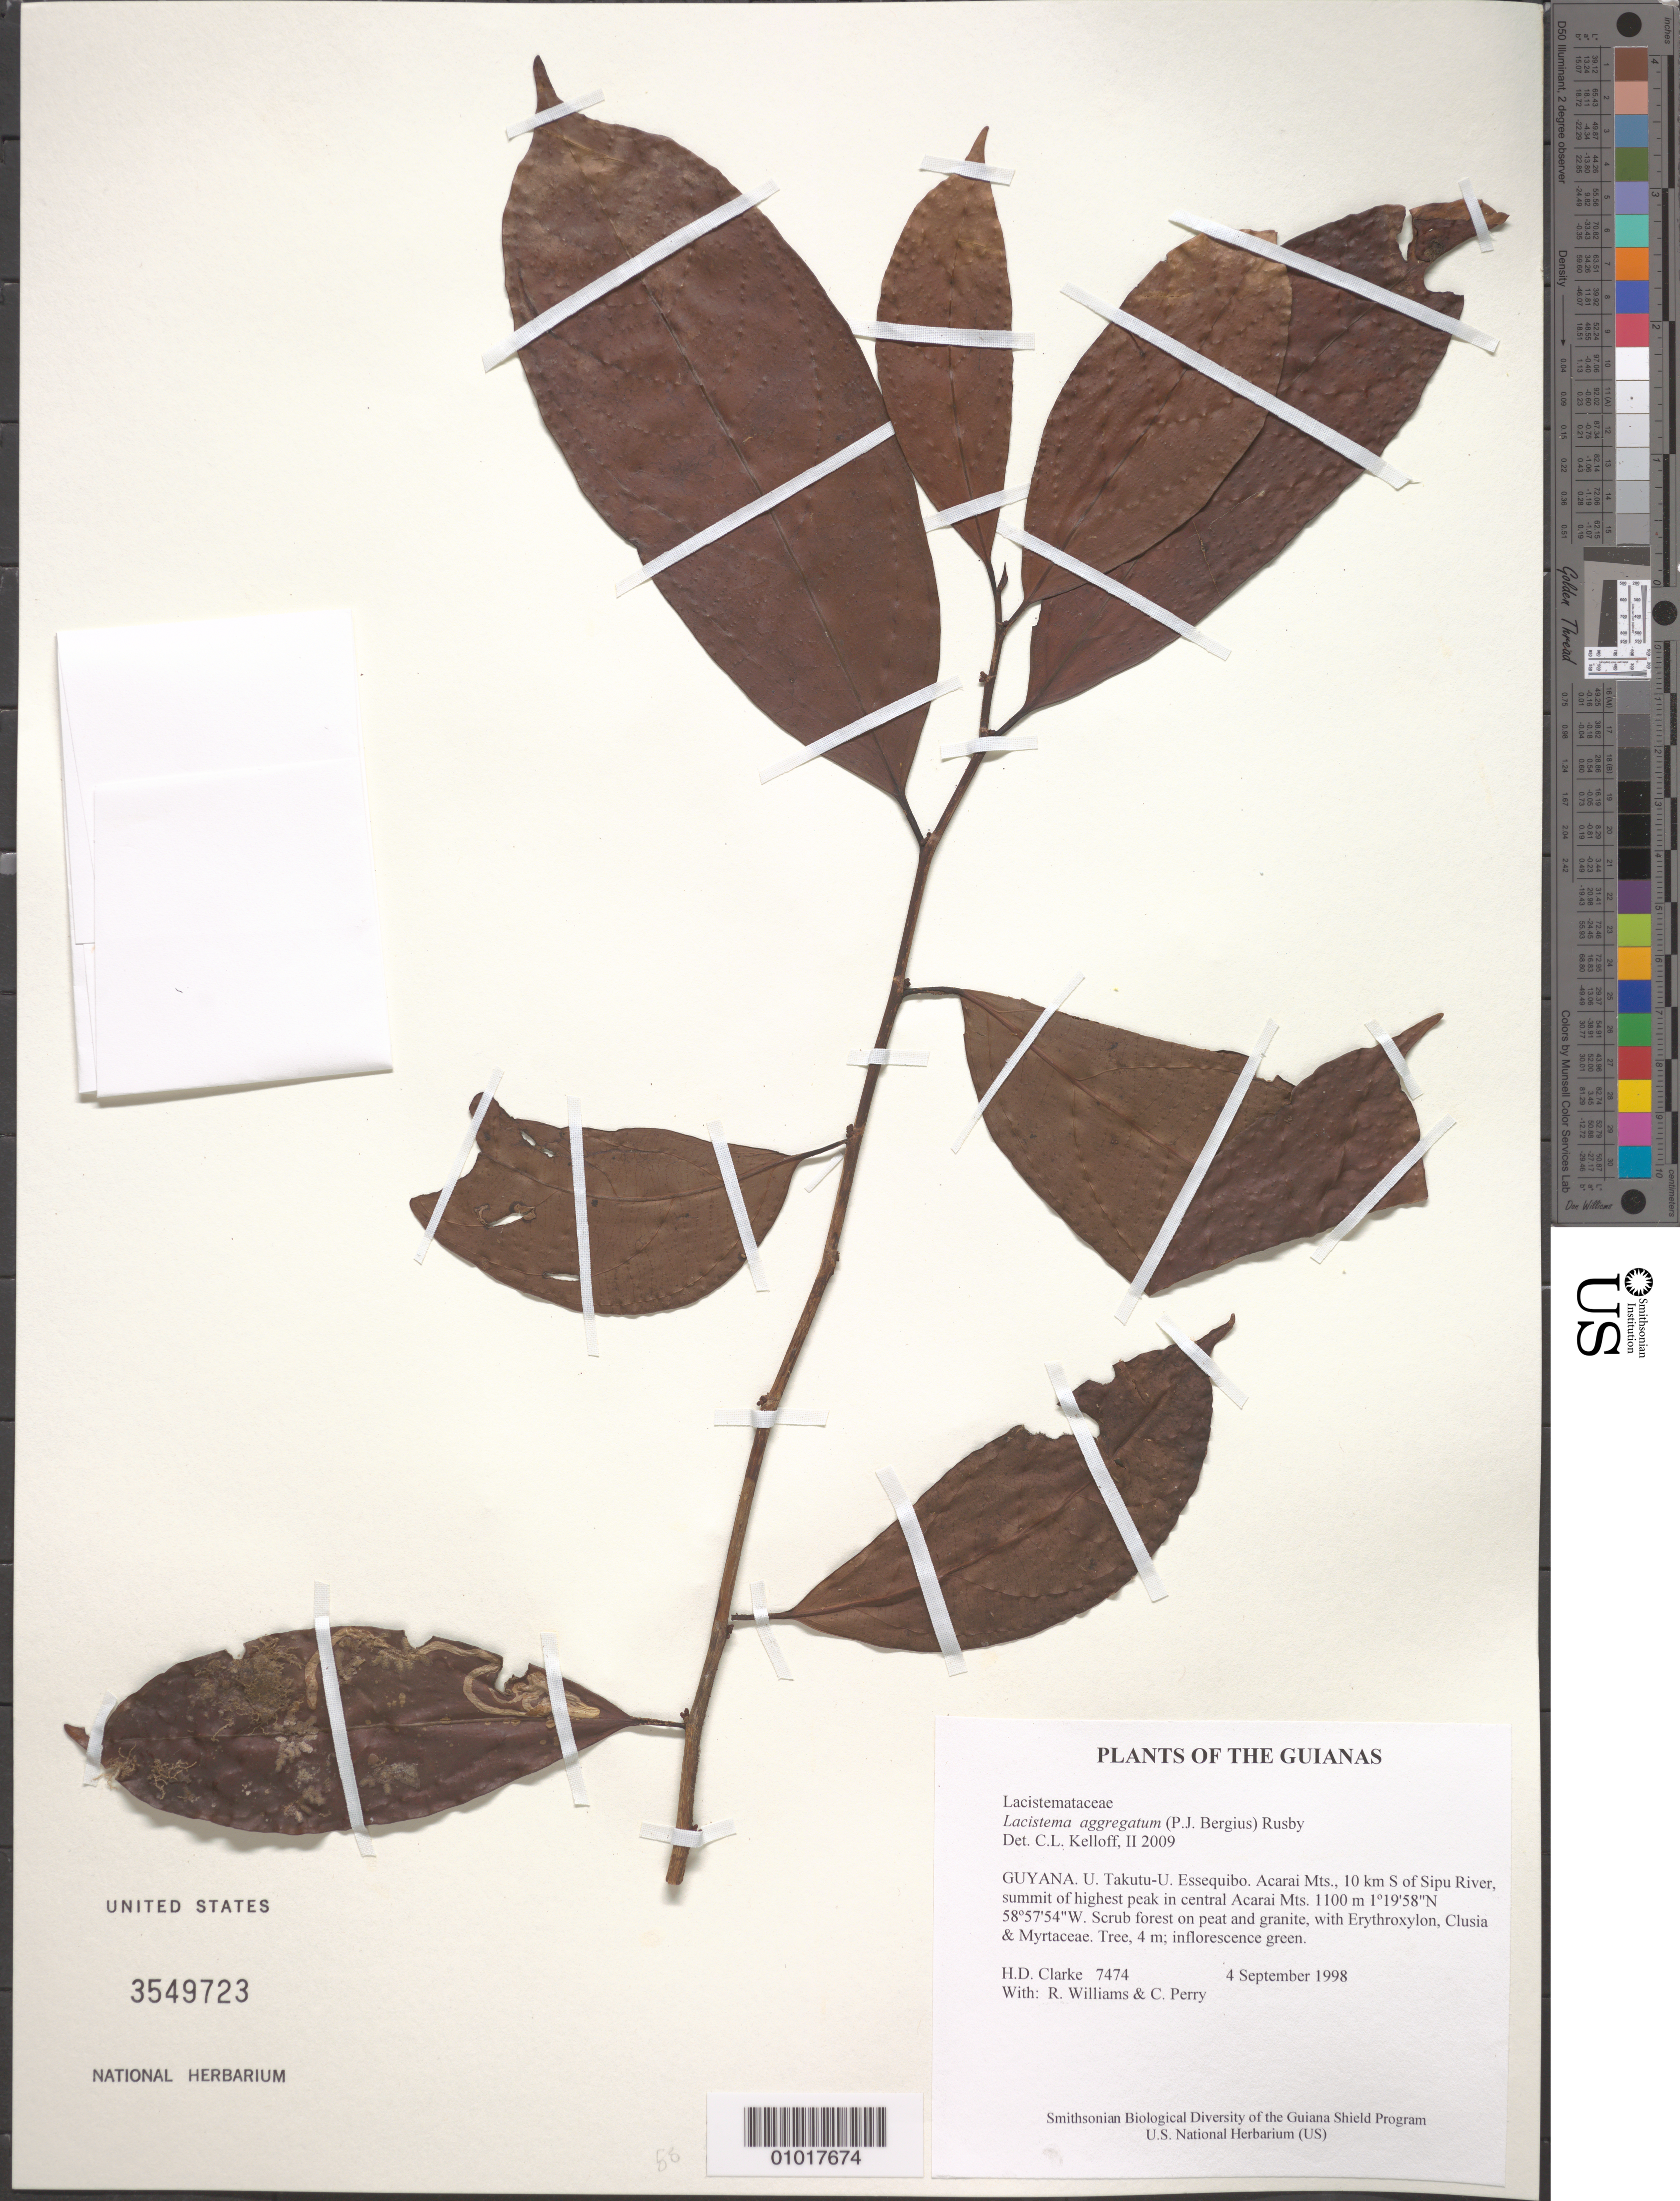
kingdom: Plantae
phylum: Tracheophyta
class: Magnoliopsida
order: Malpighiales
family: Lacistemataceae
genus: Lacistema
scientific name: Lacistema aggregatum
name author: (P.J. Bergius) Rusby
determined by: Kelloff, Carol L., (US), Smithsonian Institution - National Museum of Natural History (UNITED STATES)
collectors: H. D. Clarke, R. Williams & C. Perry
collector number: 7474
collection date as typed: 4 September 1998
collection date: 1998-09-04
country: Guyana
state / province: U. Takutu-U. Essequibo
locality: Acarai Mts., 10 km S of Sipu River, summit of highest peak in central Acarai Mts.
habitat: Scrub forest on peat and granite, with Erythroxylum, Clusia & Myrtaceae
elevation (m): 1100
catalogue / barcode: US 3549723